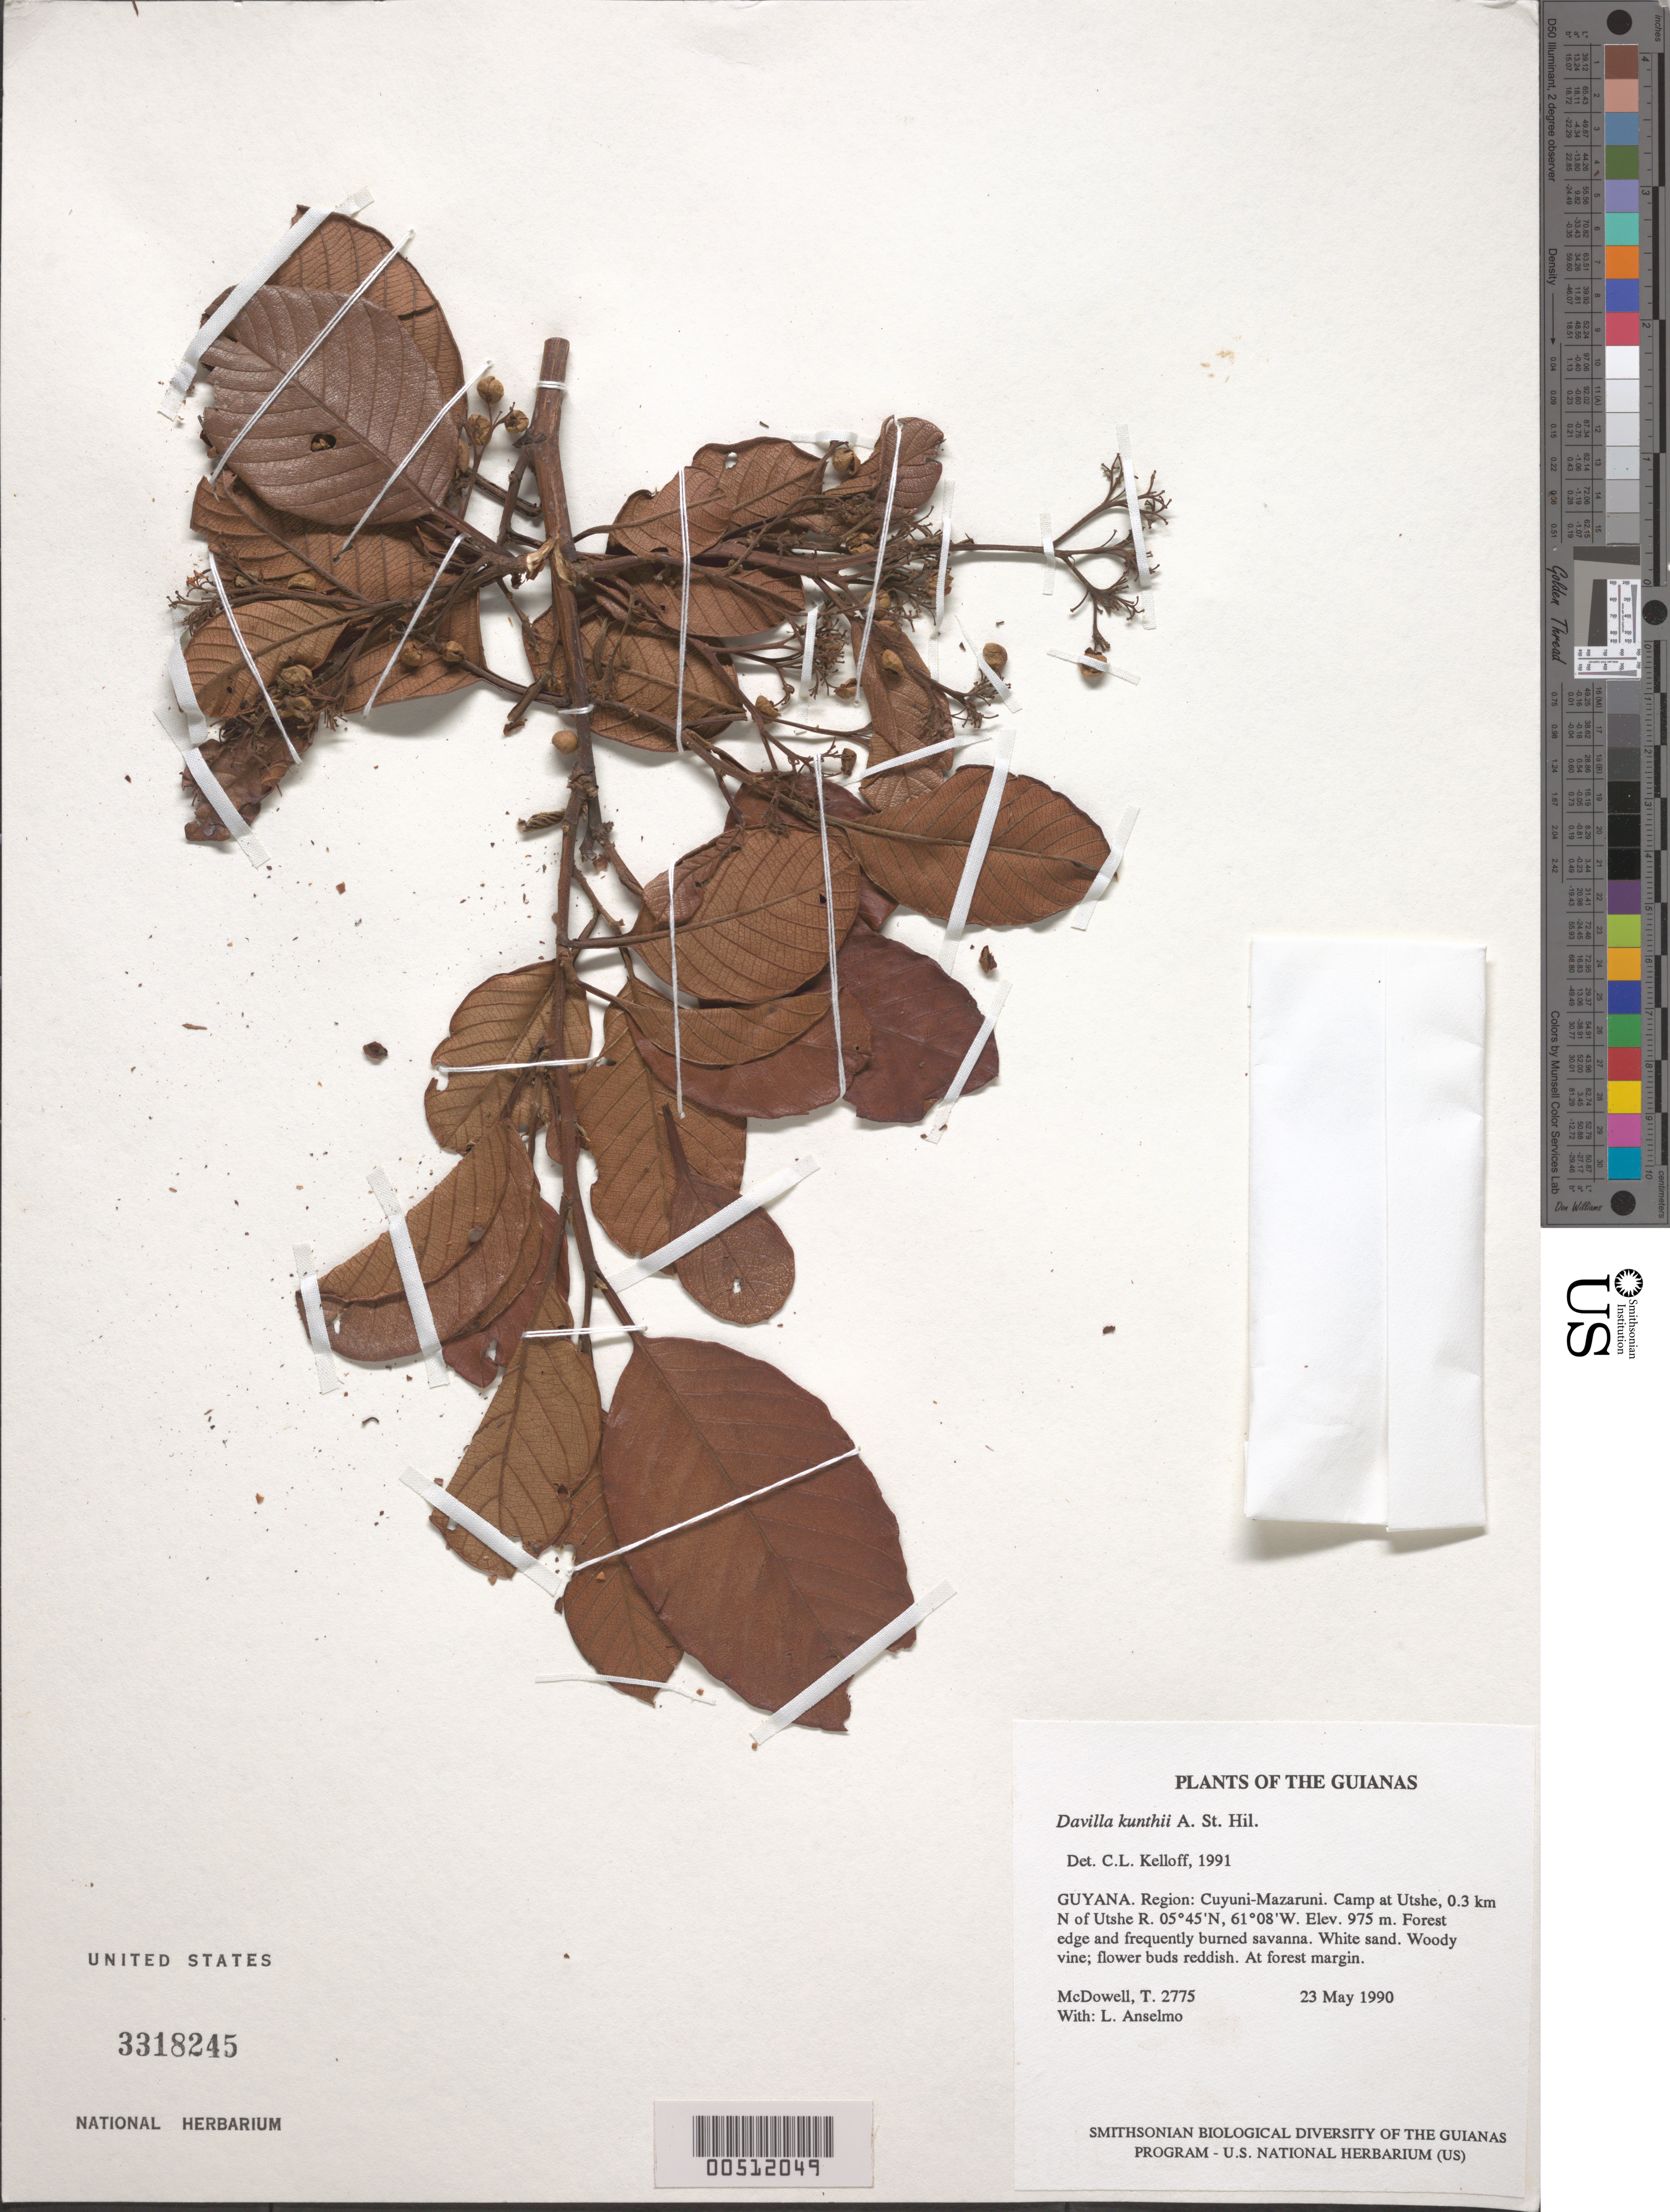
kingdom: Plantae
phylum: Tracheophyta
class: Magnoliopsida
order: Dilleniales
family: Dilleniaceae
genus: Davilla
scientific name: Davilla kunthii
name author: A. St.-Hil.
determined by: Kelloff, Carol L., (US), Smithsonian Institution - National Museum of Natural History (UNITED STATES)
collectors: T. McDowell & L. Anselmo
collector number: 2775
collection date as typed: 23 May 1990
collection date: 1990-05-23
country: Guyana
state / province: Cuyuni-Mazaruni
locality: Camp at Utshi, 0.3 km N of Utshi R on Savanna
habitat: Forest edge and frequently burned savanna. White sand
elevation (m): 975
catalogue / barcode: US 3318245